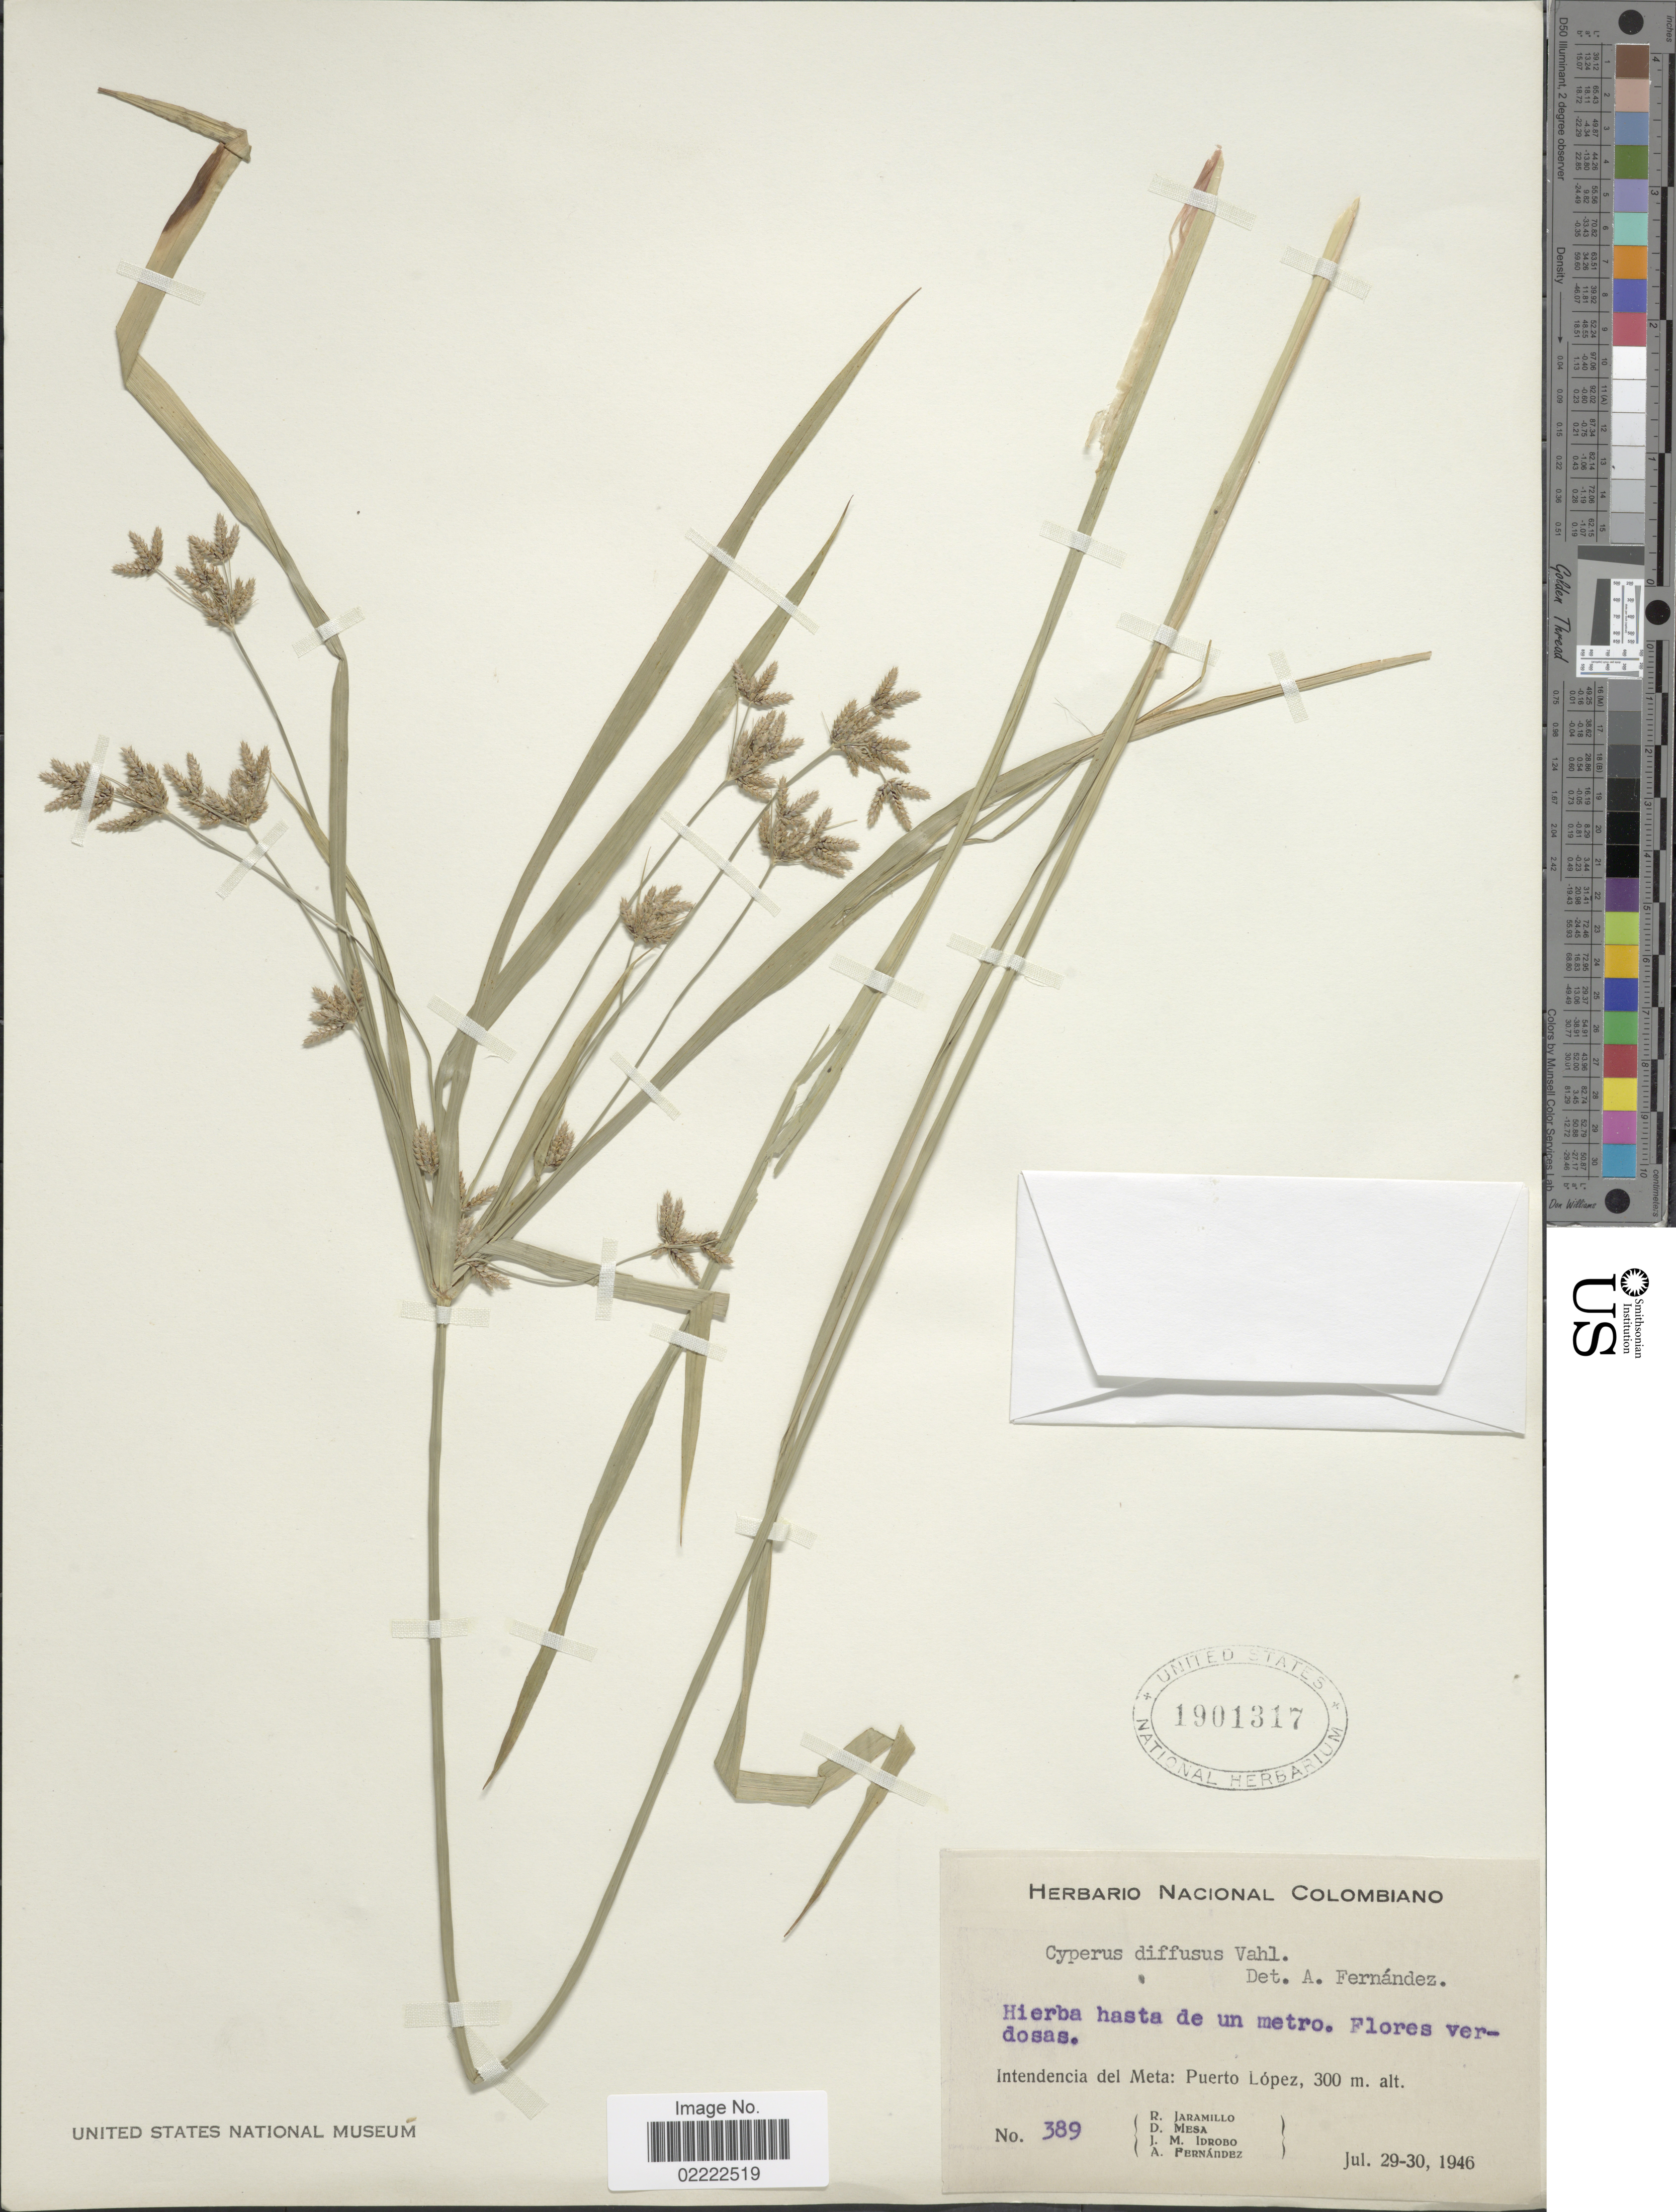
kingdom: Plantae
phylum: Tracheophyta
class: Liliopsida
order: Poales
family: Cyperaceae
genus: Cyperus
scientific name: Cyperus laxus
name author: Lam.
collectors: R. Jaramillo M., D. Mesa, J. M. Idrobo & A. Fernández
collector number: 389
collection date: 1946-07-29/1946-07-30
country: Colombia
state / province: Meta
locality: Intendencia del Meta: Puerto Lopez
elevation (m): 300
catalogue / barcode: US 1901317